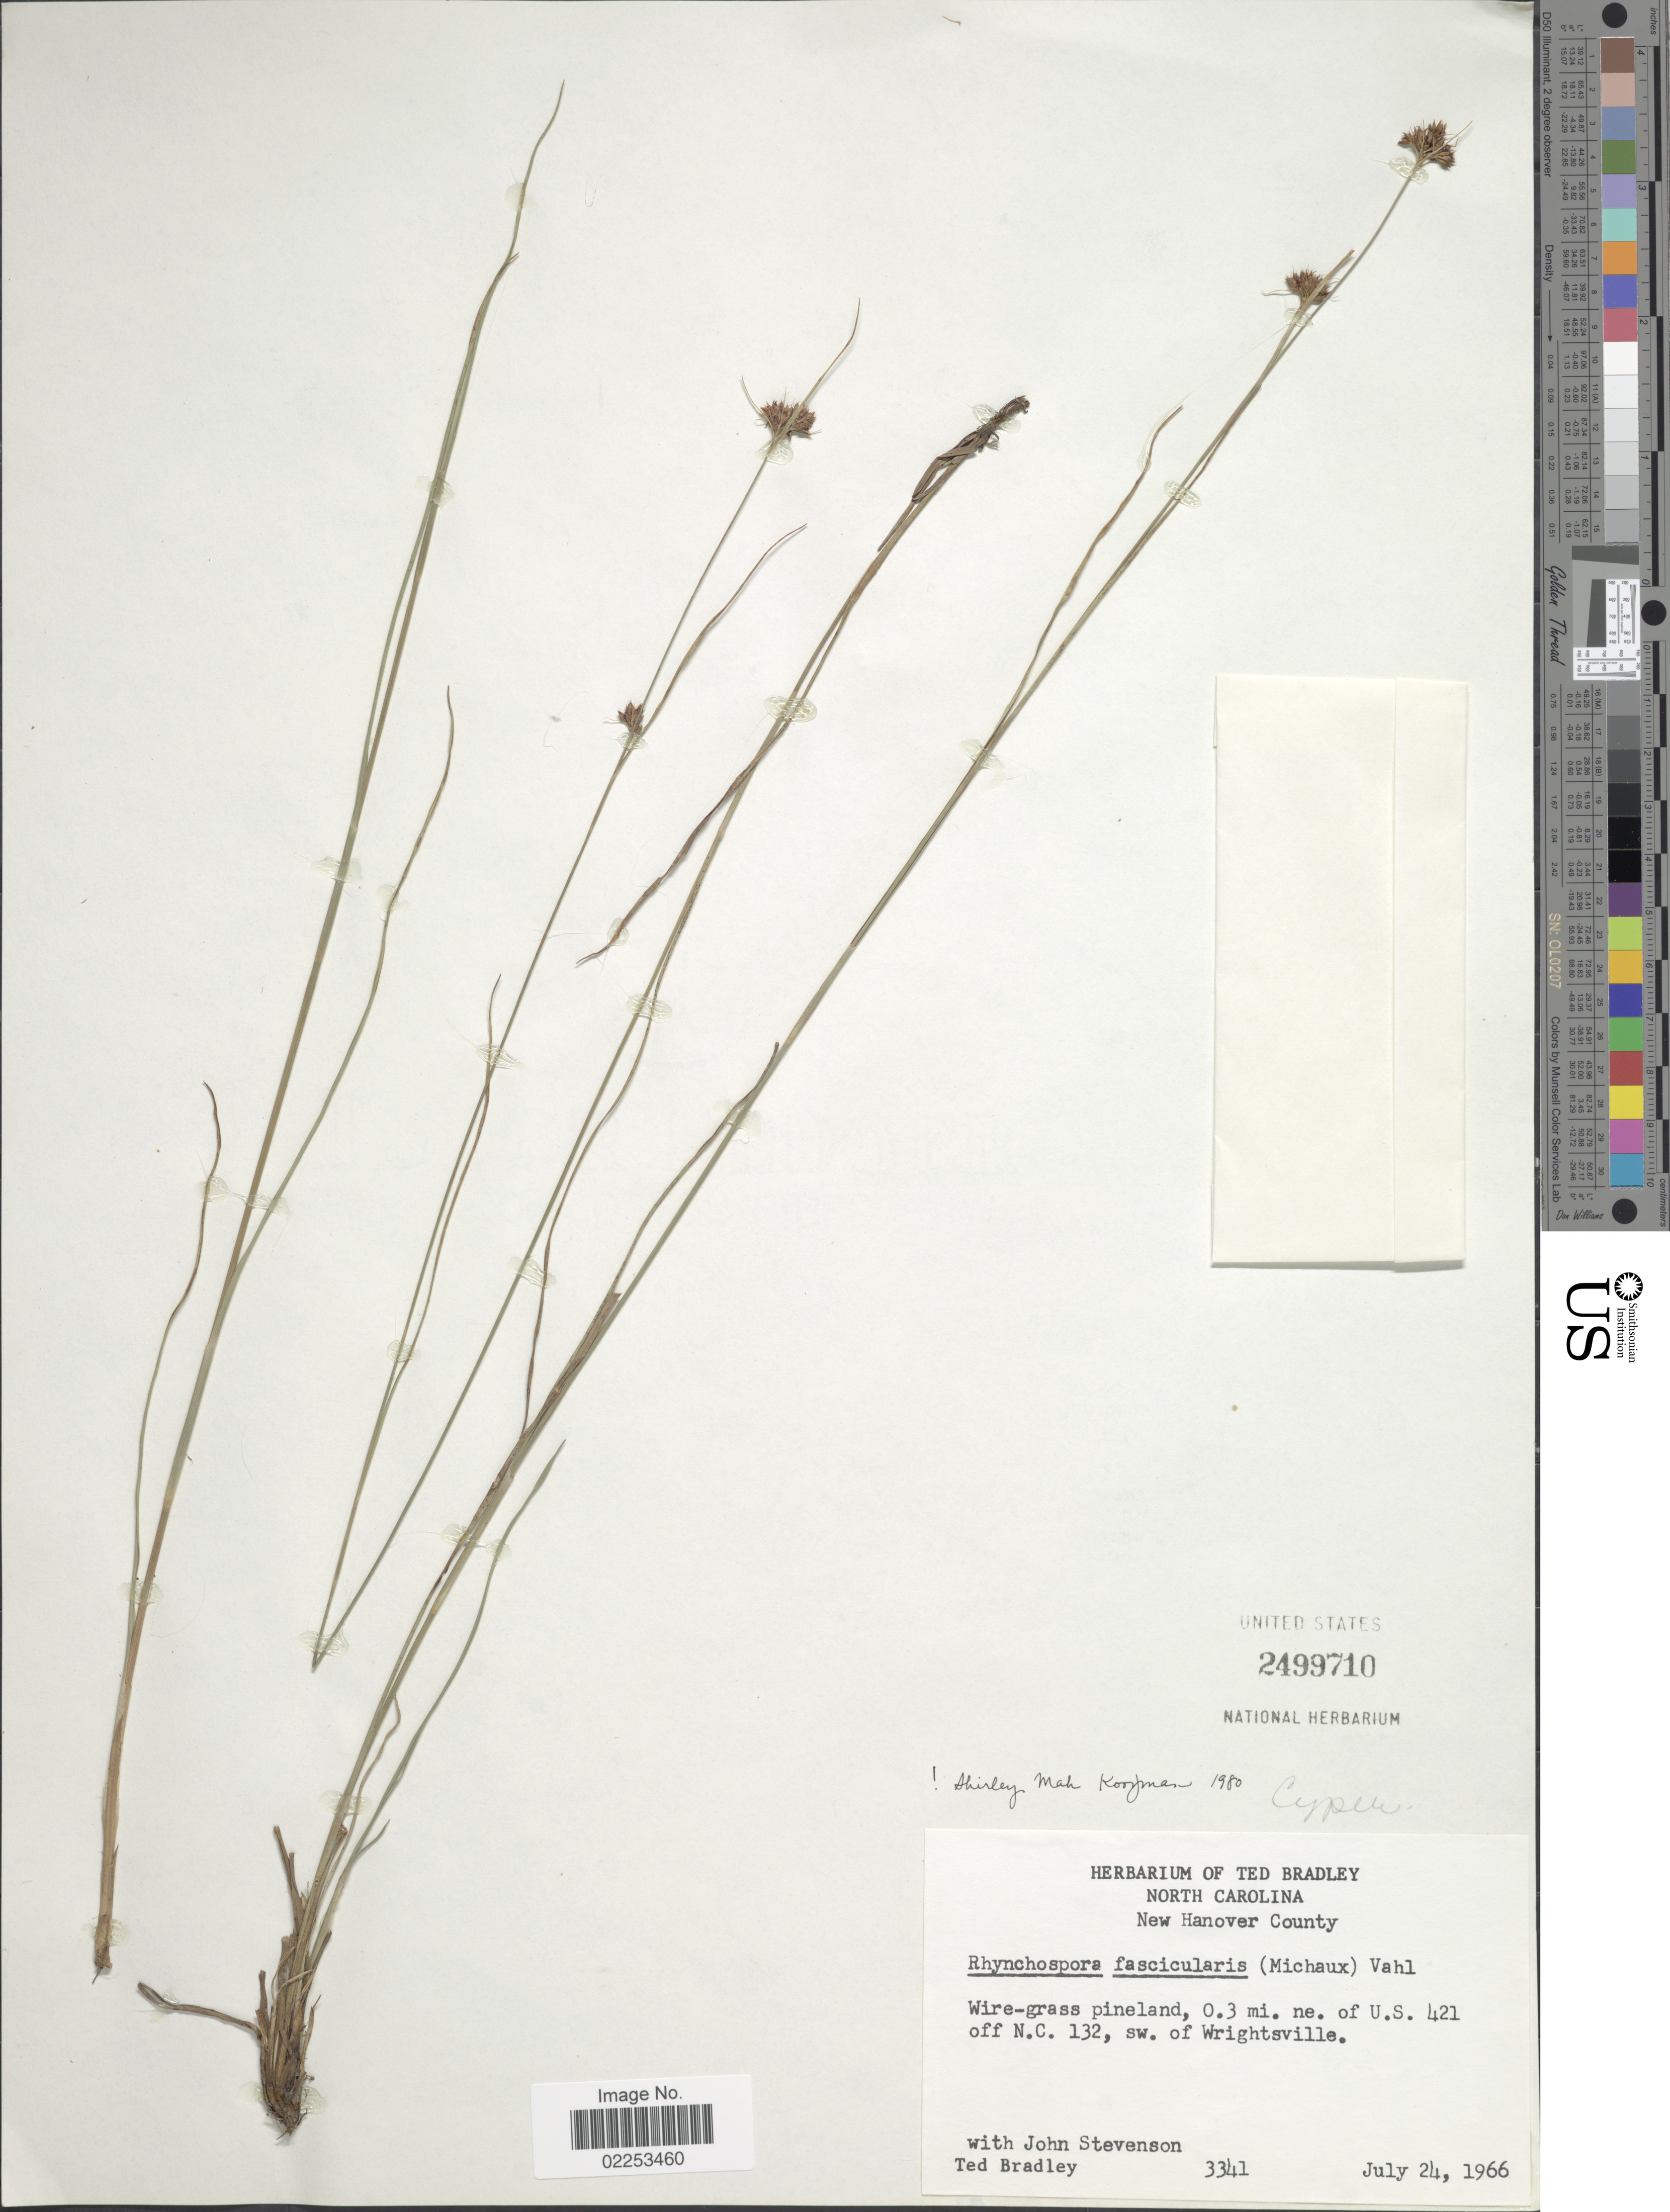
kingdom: Plantae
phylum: Tracheophyta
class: Liliopsida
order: Poales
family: Cyperaceae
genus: Rhynchospora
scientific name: Rhynchospora fascicularis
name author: (Michx.) Vahl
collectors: T. Bradley & J. Stevenson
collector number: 3341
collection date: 1966-07-24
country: United States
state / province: North Carolina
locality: New Hanover County, Wire-grass pineland, 0.3 mi. ne. of U.S. 421 off N.C. 132, sw of Wrightsville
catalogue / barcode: US 2499710